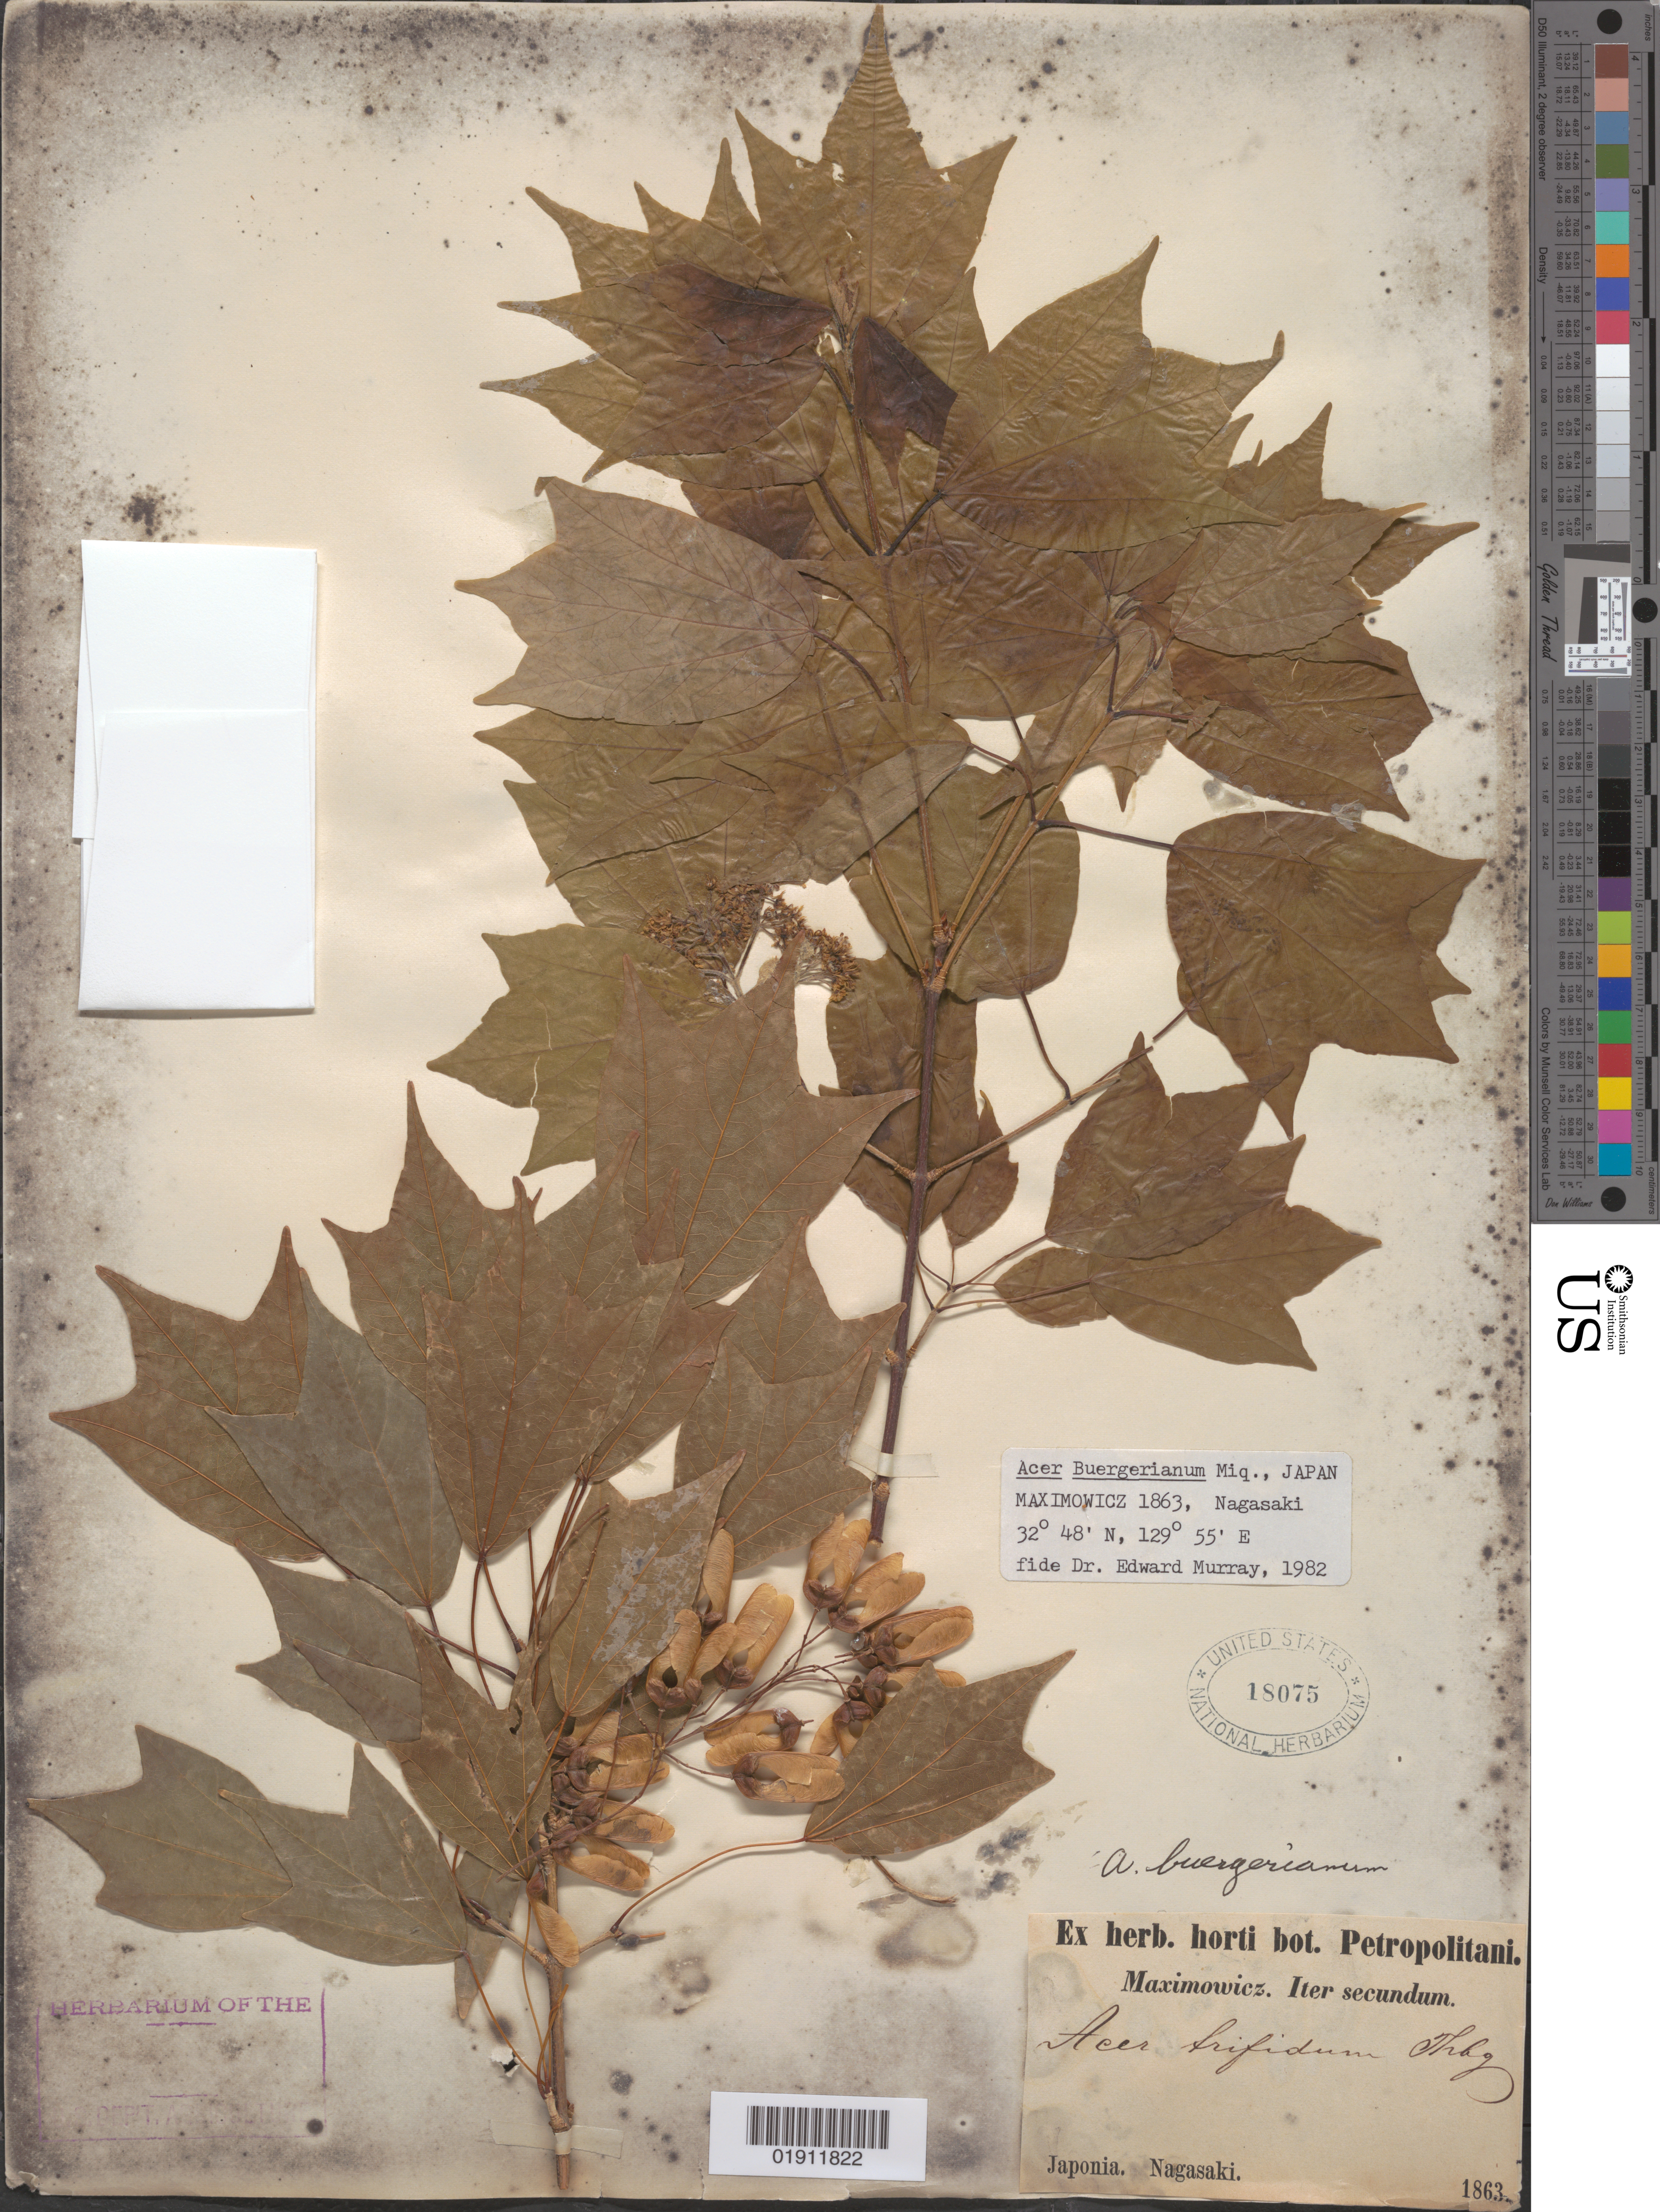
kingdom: Plantae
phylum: Tracheophyta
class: Magnoliopsida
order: Sapindales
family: Sapindaceae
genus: Acer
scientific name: Acer buergerianum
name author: Miq.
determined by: Murray, Edward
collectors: C. J. Maximowicz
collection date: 1863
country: Japan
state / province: Nagasaki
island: Kyushu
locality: Nagasaki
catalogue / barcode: US 18075